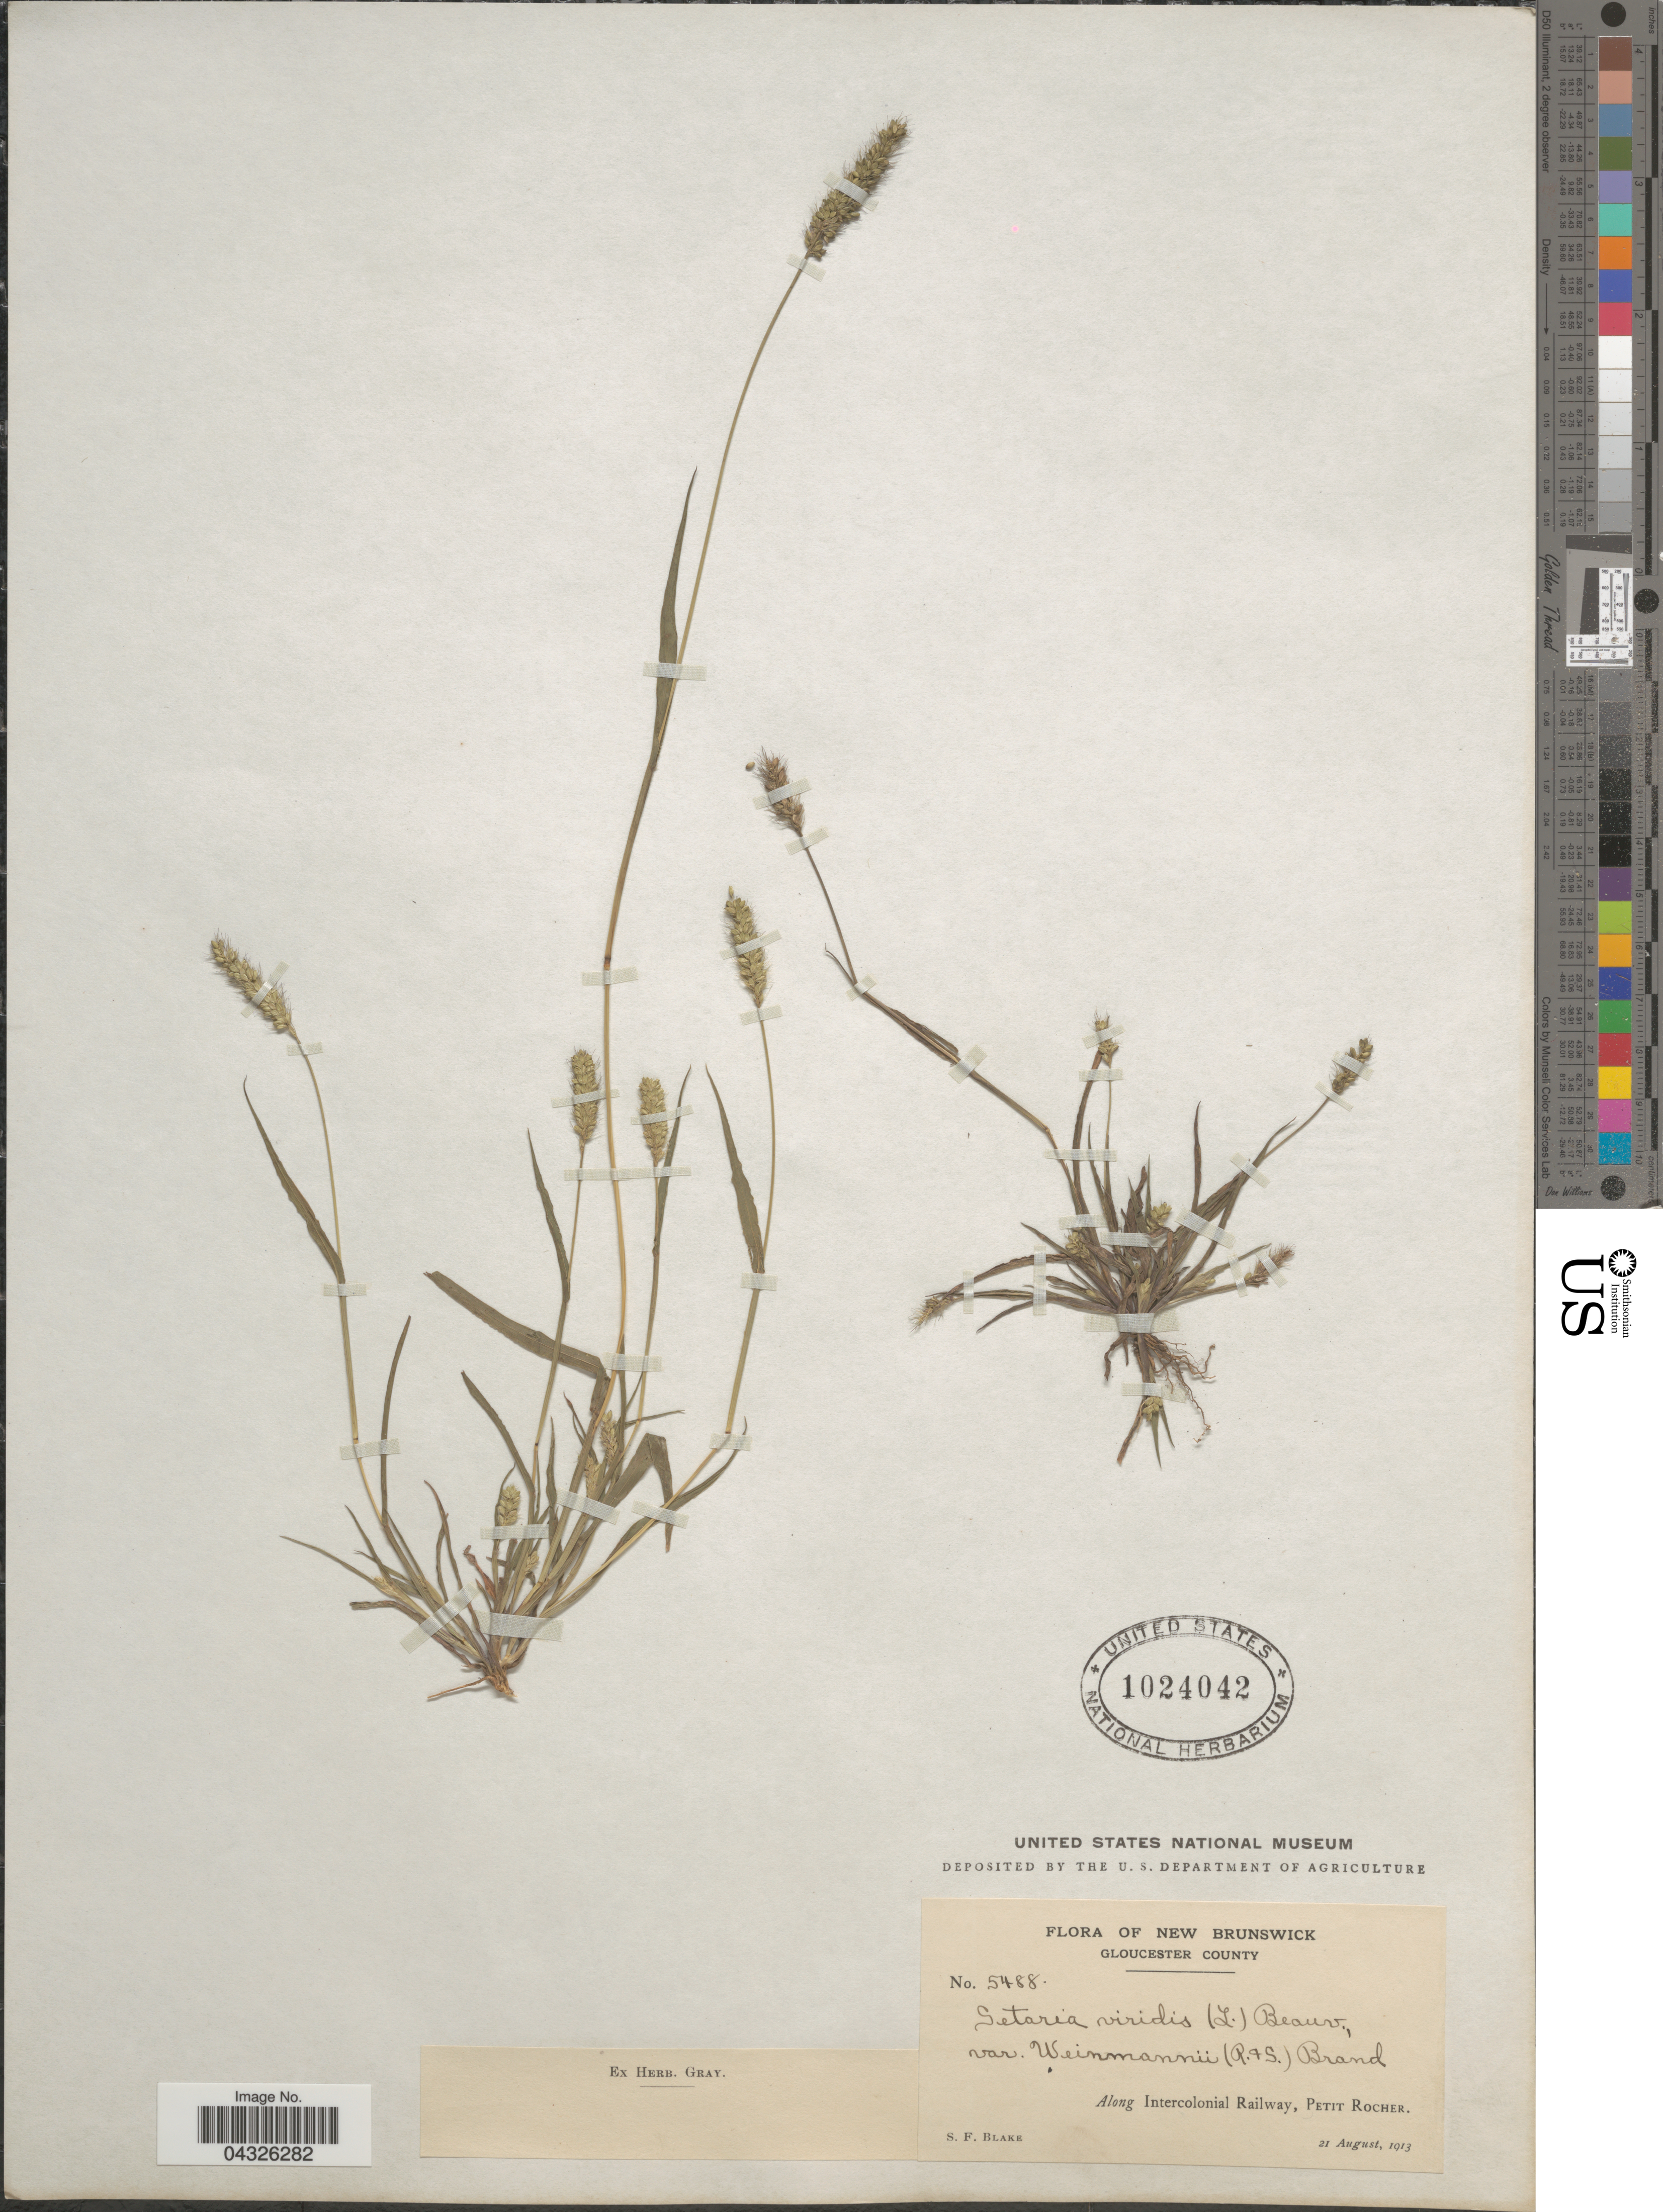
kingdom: Plantae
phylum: Tracheophyta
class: Liliopsida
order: Poales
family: Poaceae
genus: Setaria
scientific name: Setaria viridis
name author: (L.) P. Beauv.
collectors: S. Blake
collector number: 5488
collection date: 1913-08-21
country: Canada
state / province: New Brunswick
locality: Gloucester County. Along Intercolonial Railway, Petit Rocher.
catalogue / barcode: US 1024042